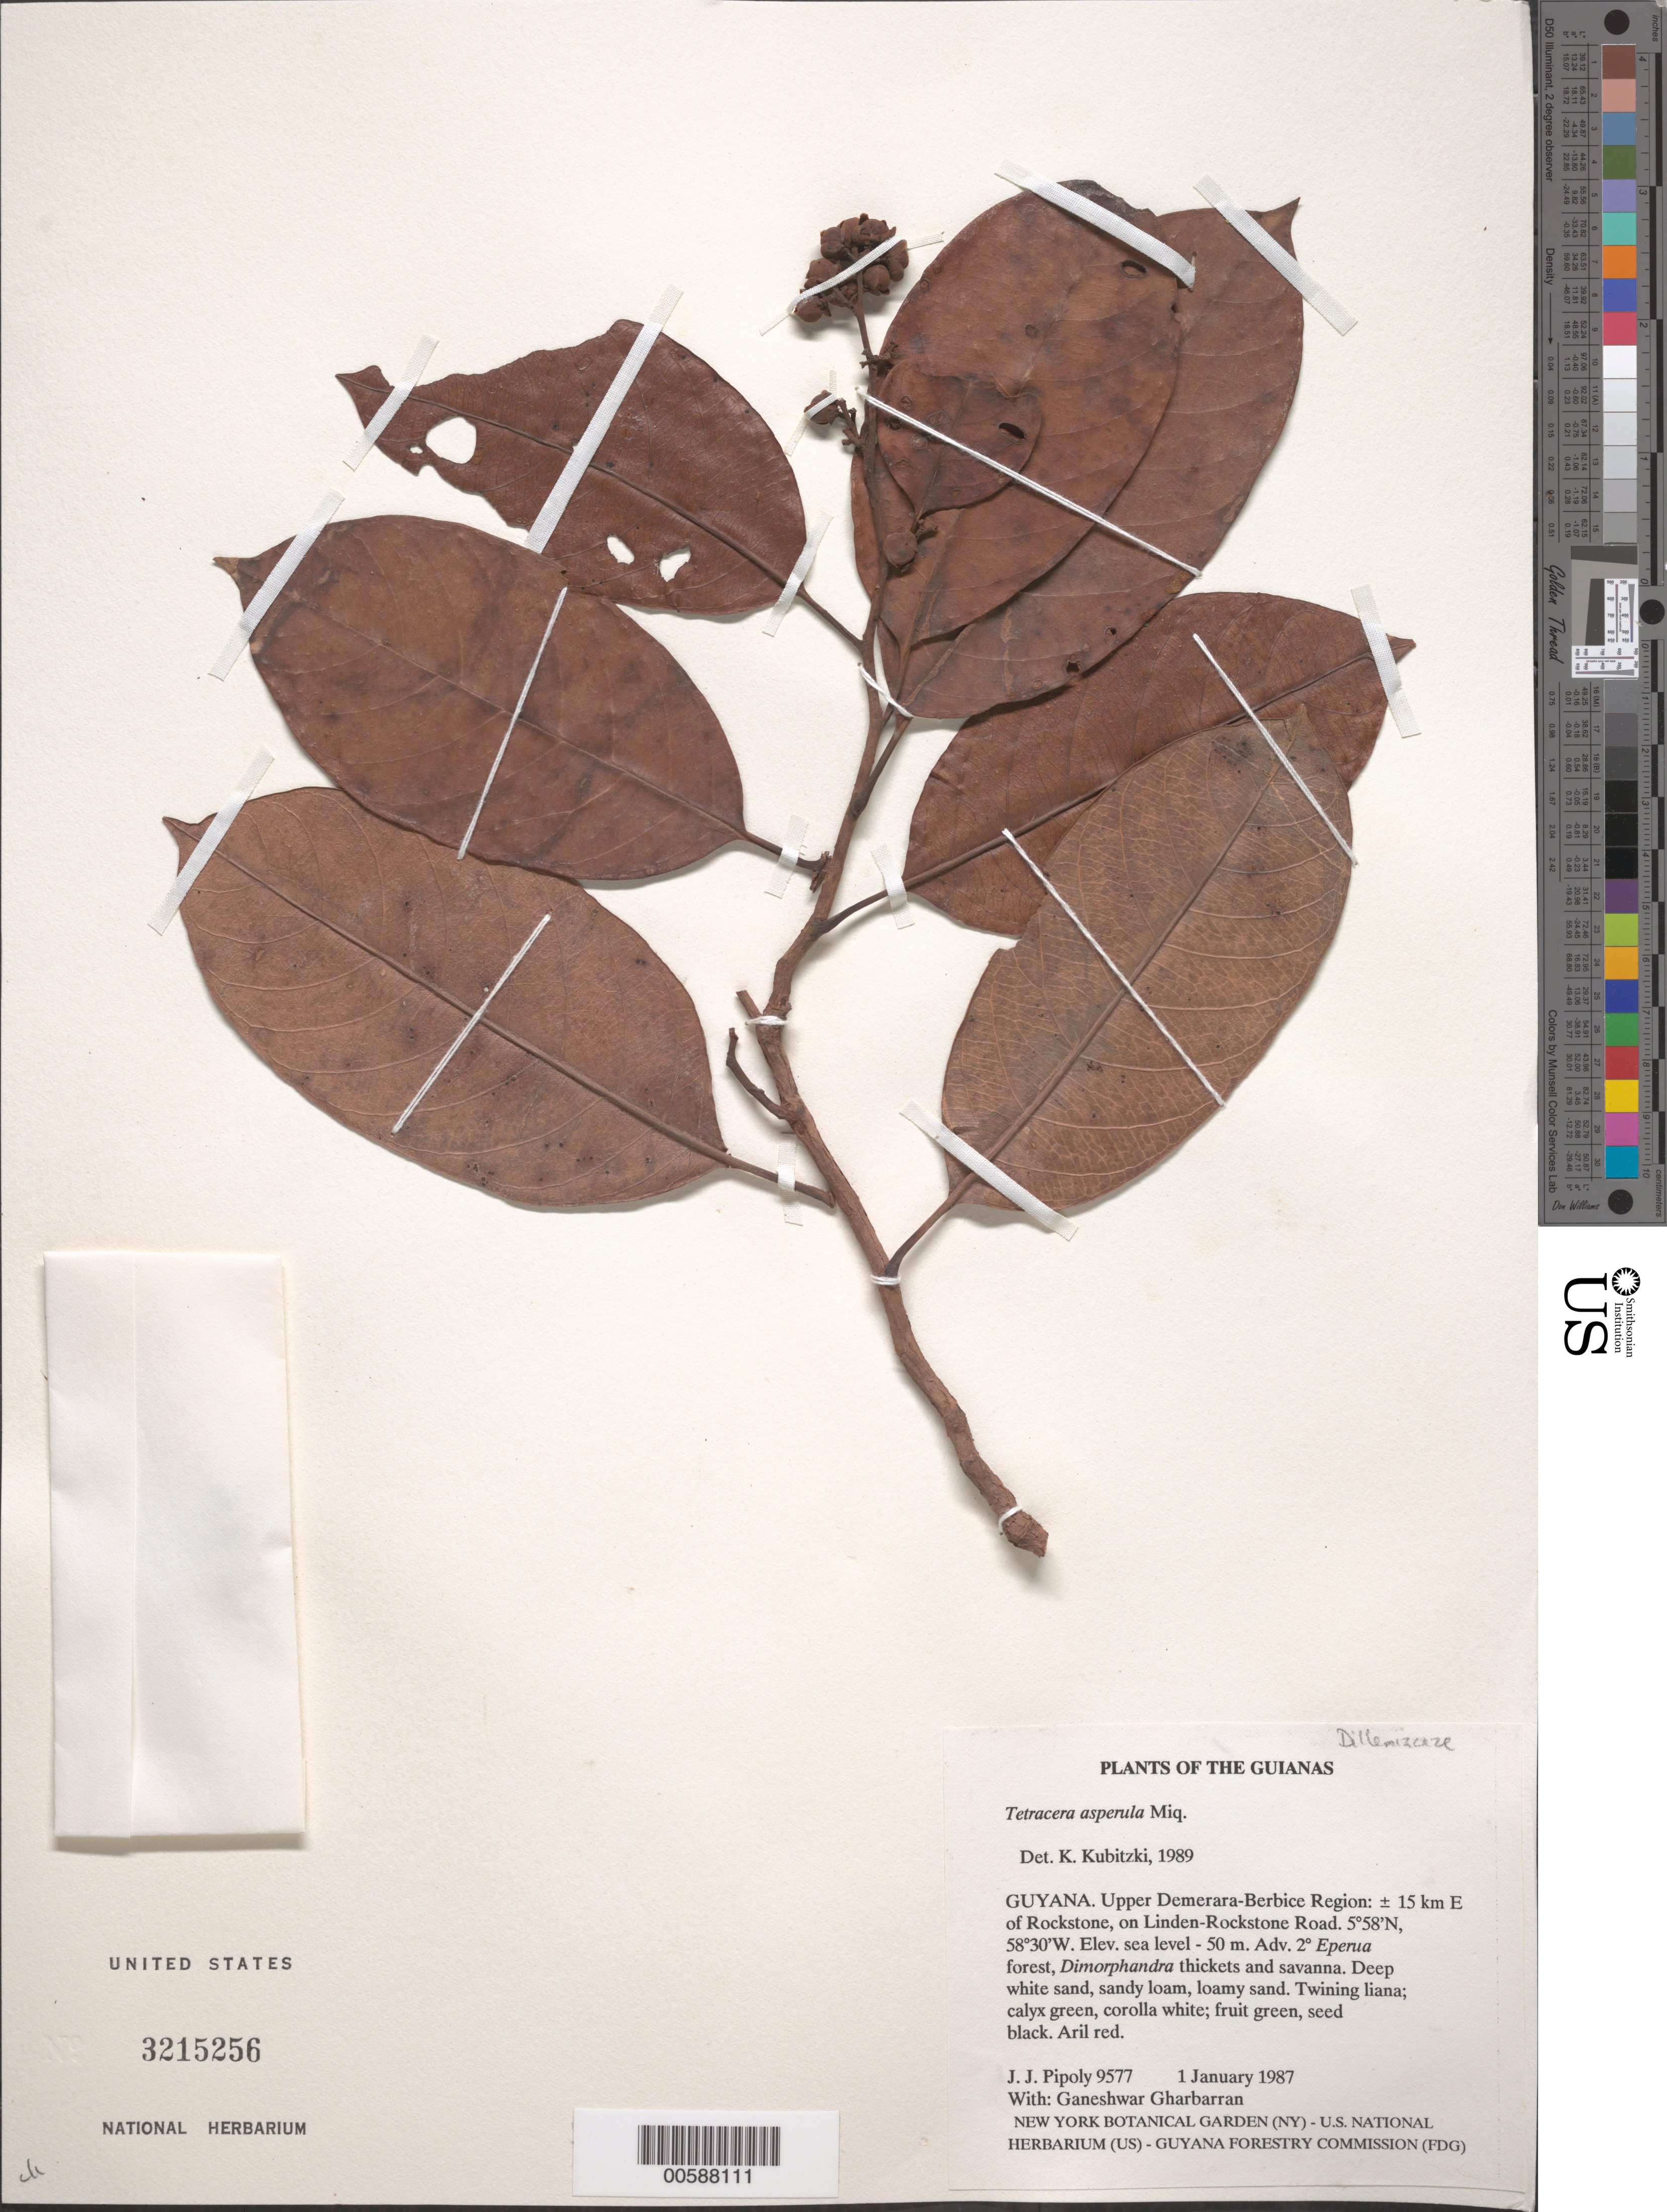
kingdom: Plantae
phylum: Tracheophyta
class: Magnoliopsida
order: Dilleniales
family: Dilleniaceae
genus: Tetracera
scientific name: Tetracera asperula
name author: Miq.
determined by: Kubitzki, Klaus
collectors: J. J. Pipoly & G. Gharbarran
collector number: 9577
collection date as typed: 11 January 1987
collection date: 1987-01-11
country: Guyana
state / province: U. Demerara-Berbice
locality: ±15 km E of Rockstone, on Linden-Rockstone Road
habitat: Adv. secondary Eperua forest, Dimorphandra thickets & savanna. Deep white sand, sandy loam, loamy sand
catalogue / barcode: US 3215256